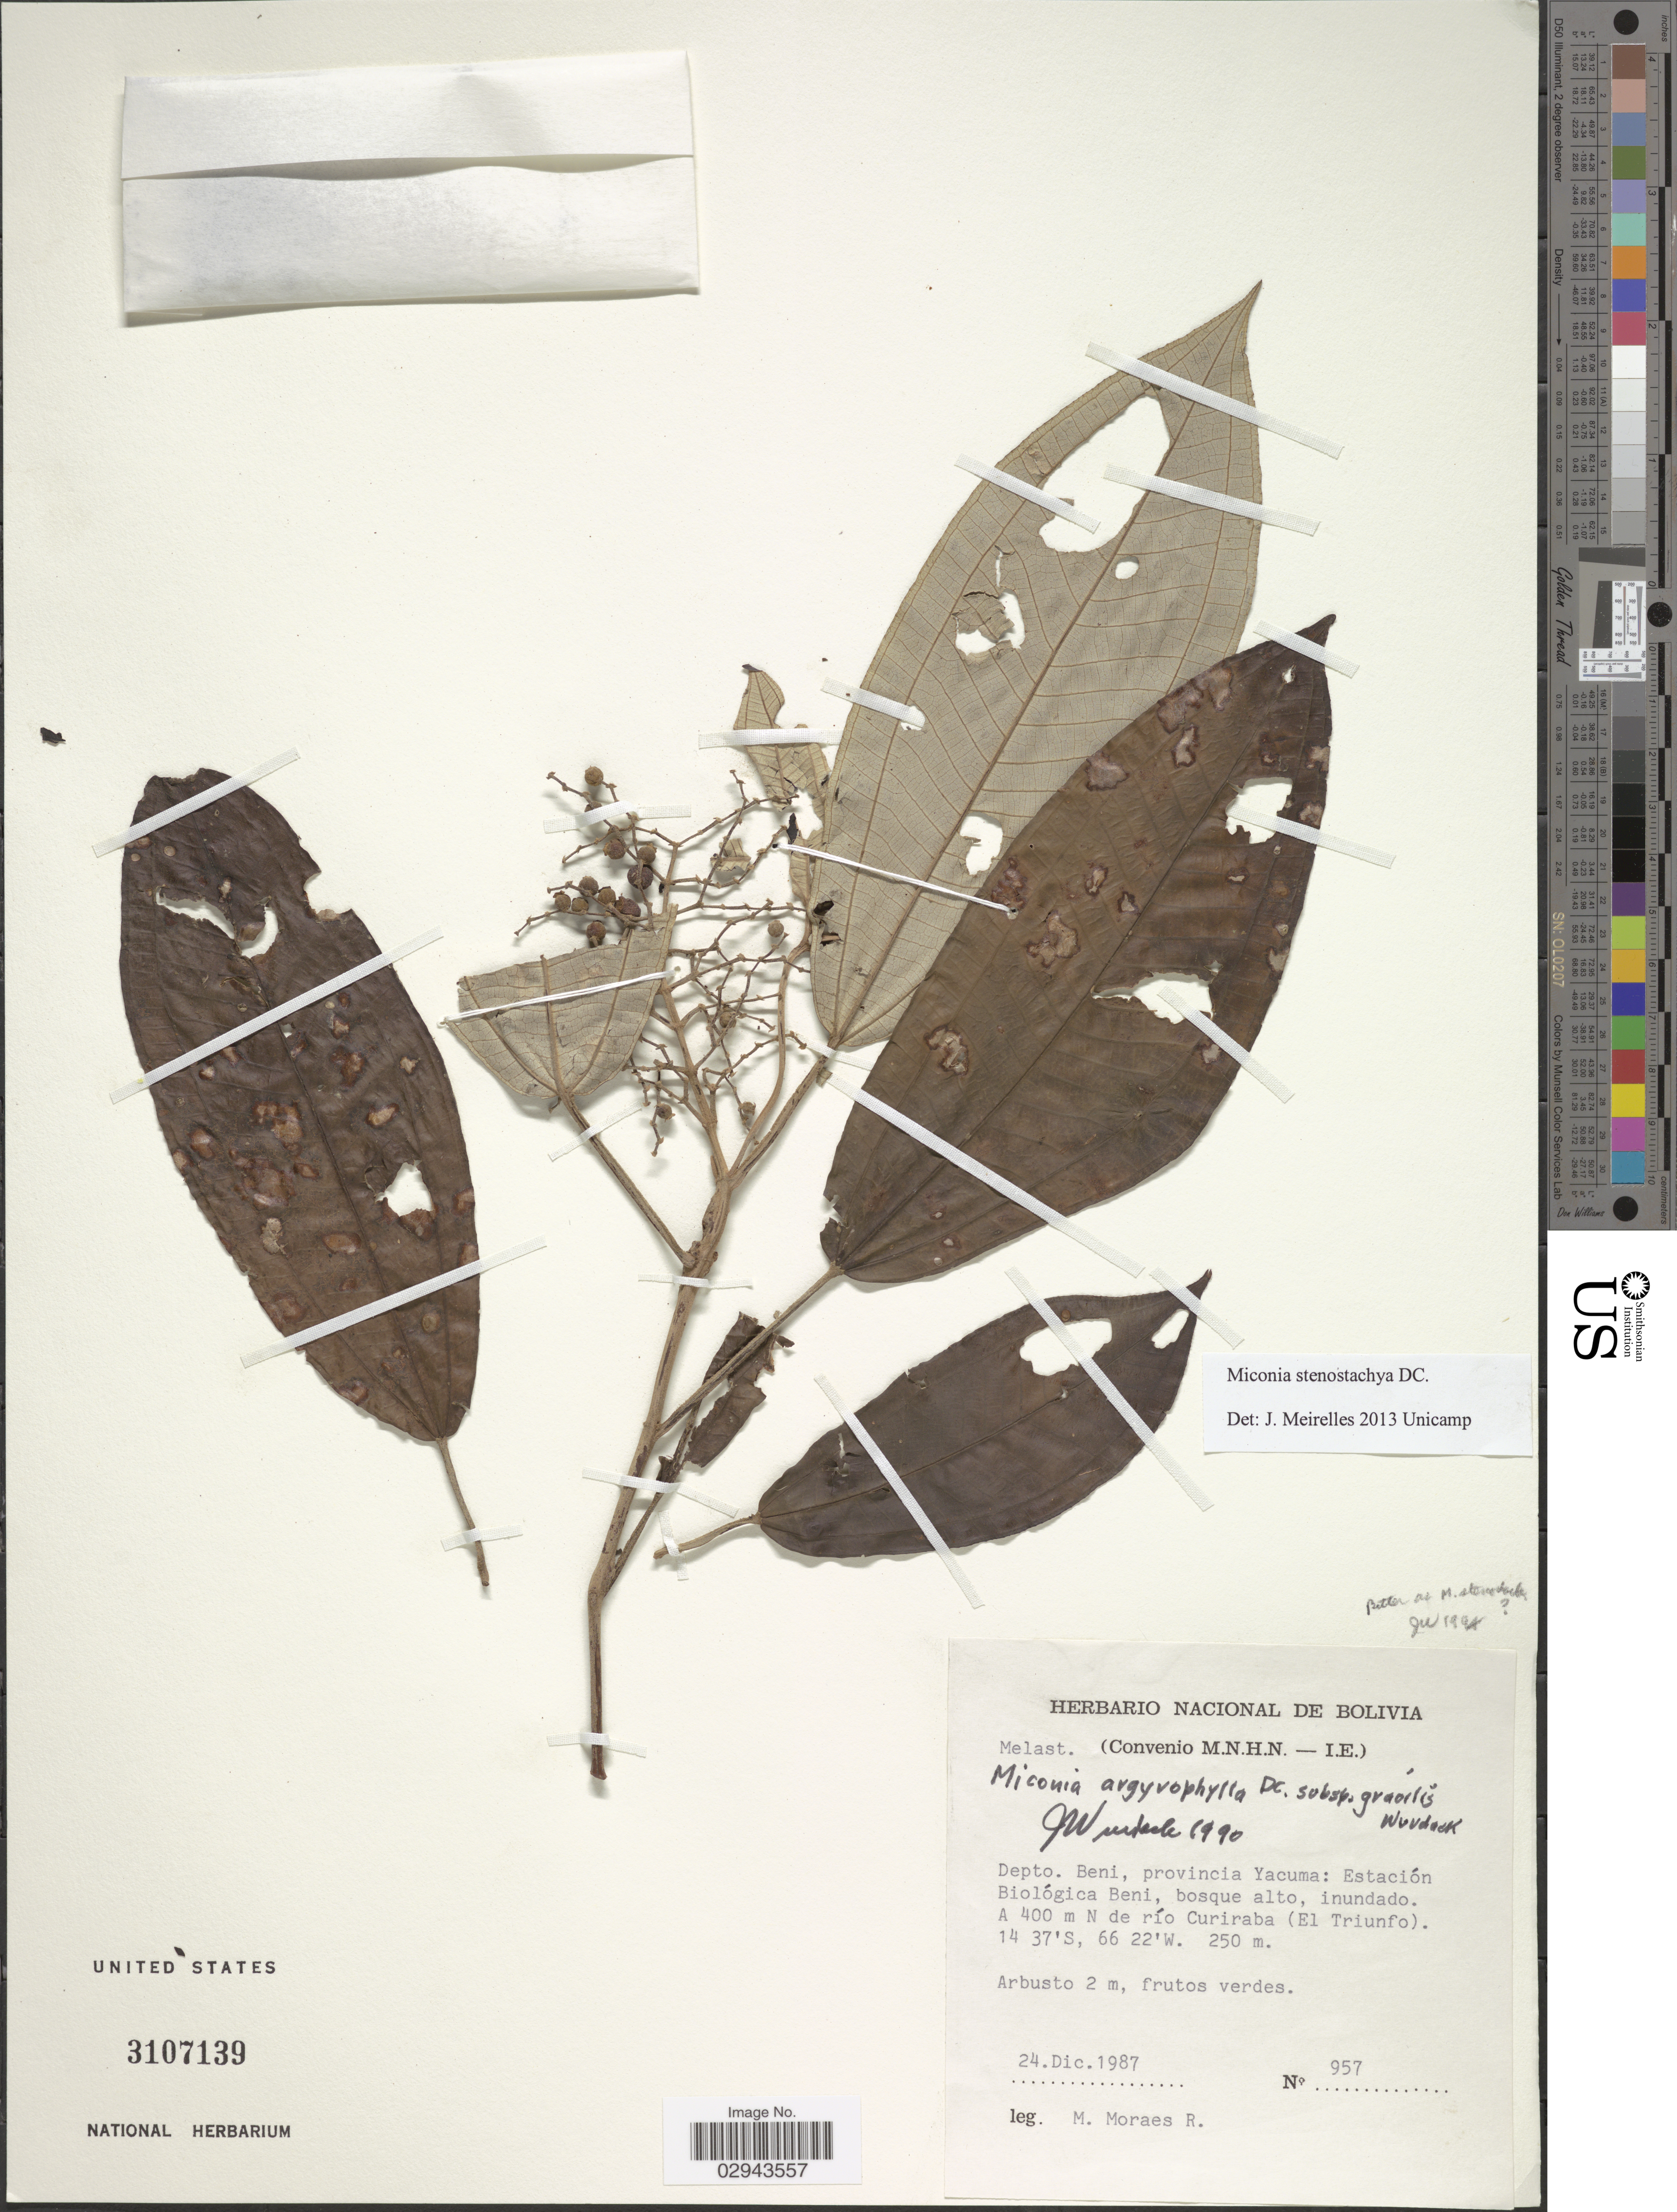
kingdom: Plantae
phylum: Tracheophyta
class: Magnoliopsida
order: Myrtales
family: Melastomataceae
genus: Miconia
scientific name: Miconia stenostachya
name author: DC.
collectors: M. Moraes R.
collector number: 957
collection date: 1987-12-24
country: Bolivia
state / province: Beni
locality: Depto. Beni, provincia Yacuma: Estación Biológica Beni. A 400 m N de río Curiraba (El Triunfo).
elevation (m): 250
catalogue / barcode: US 3107139